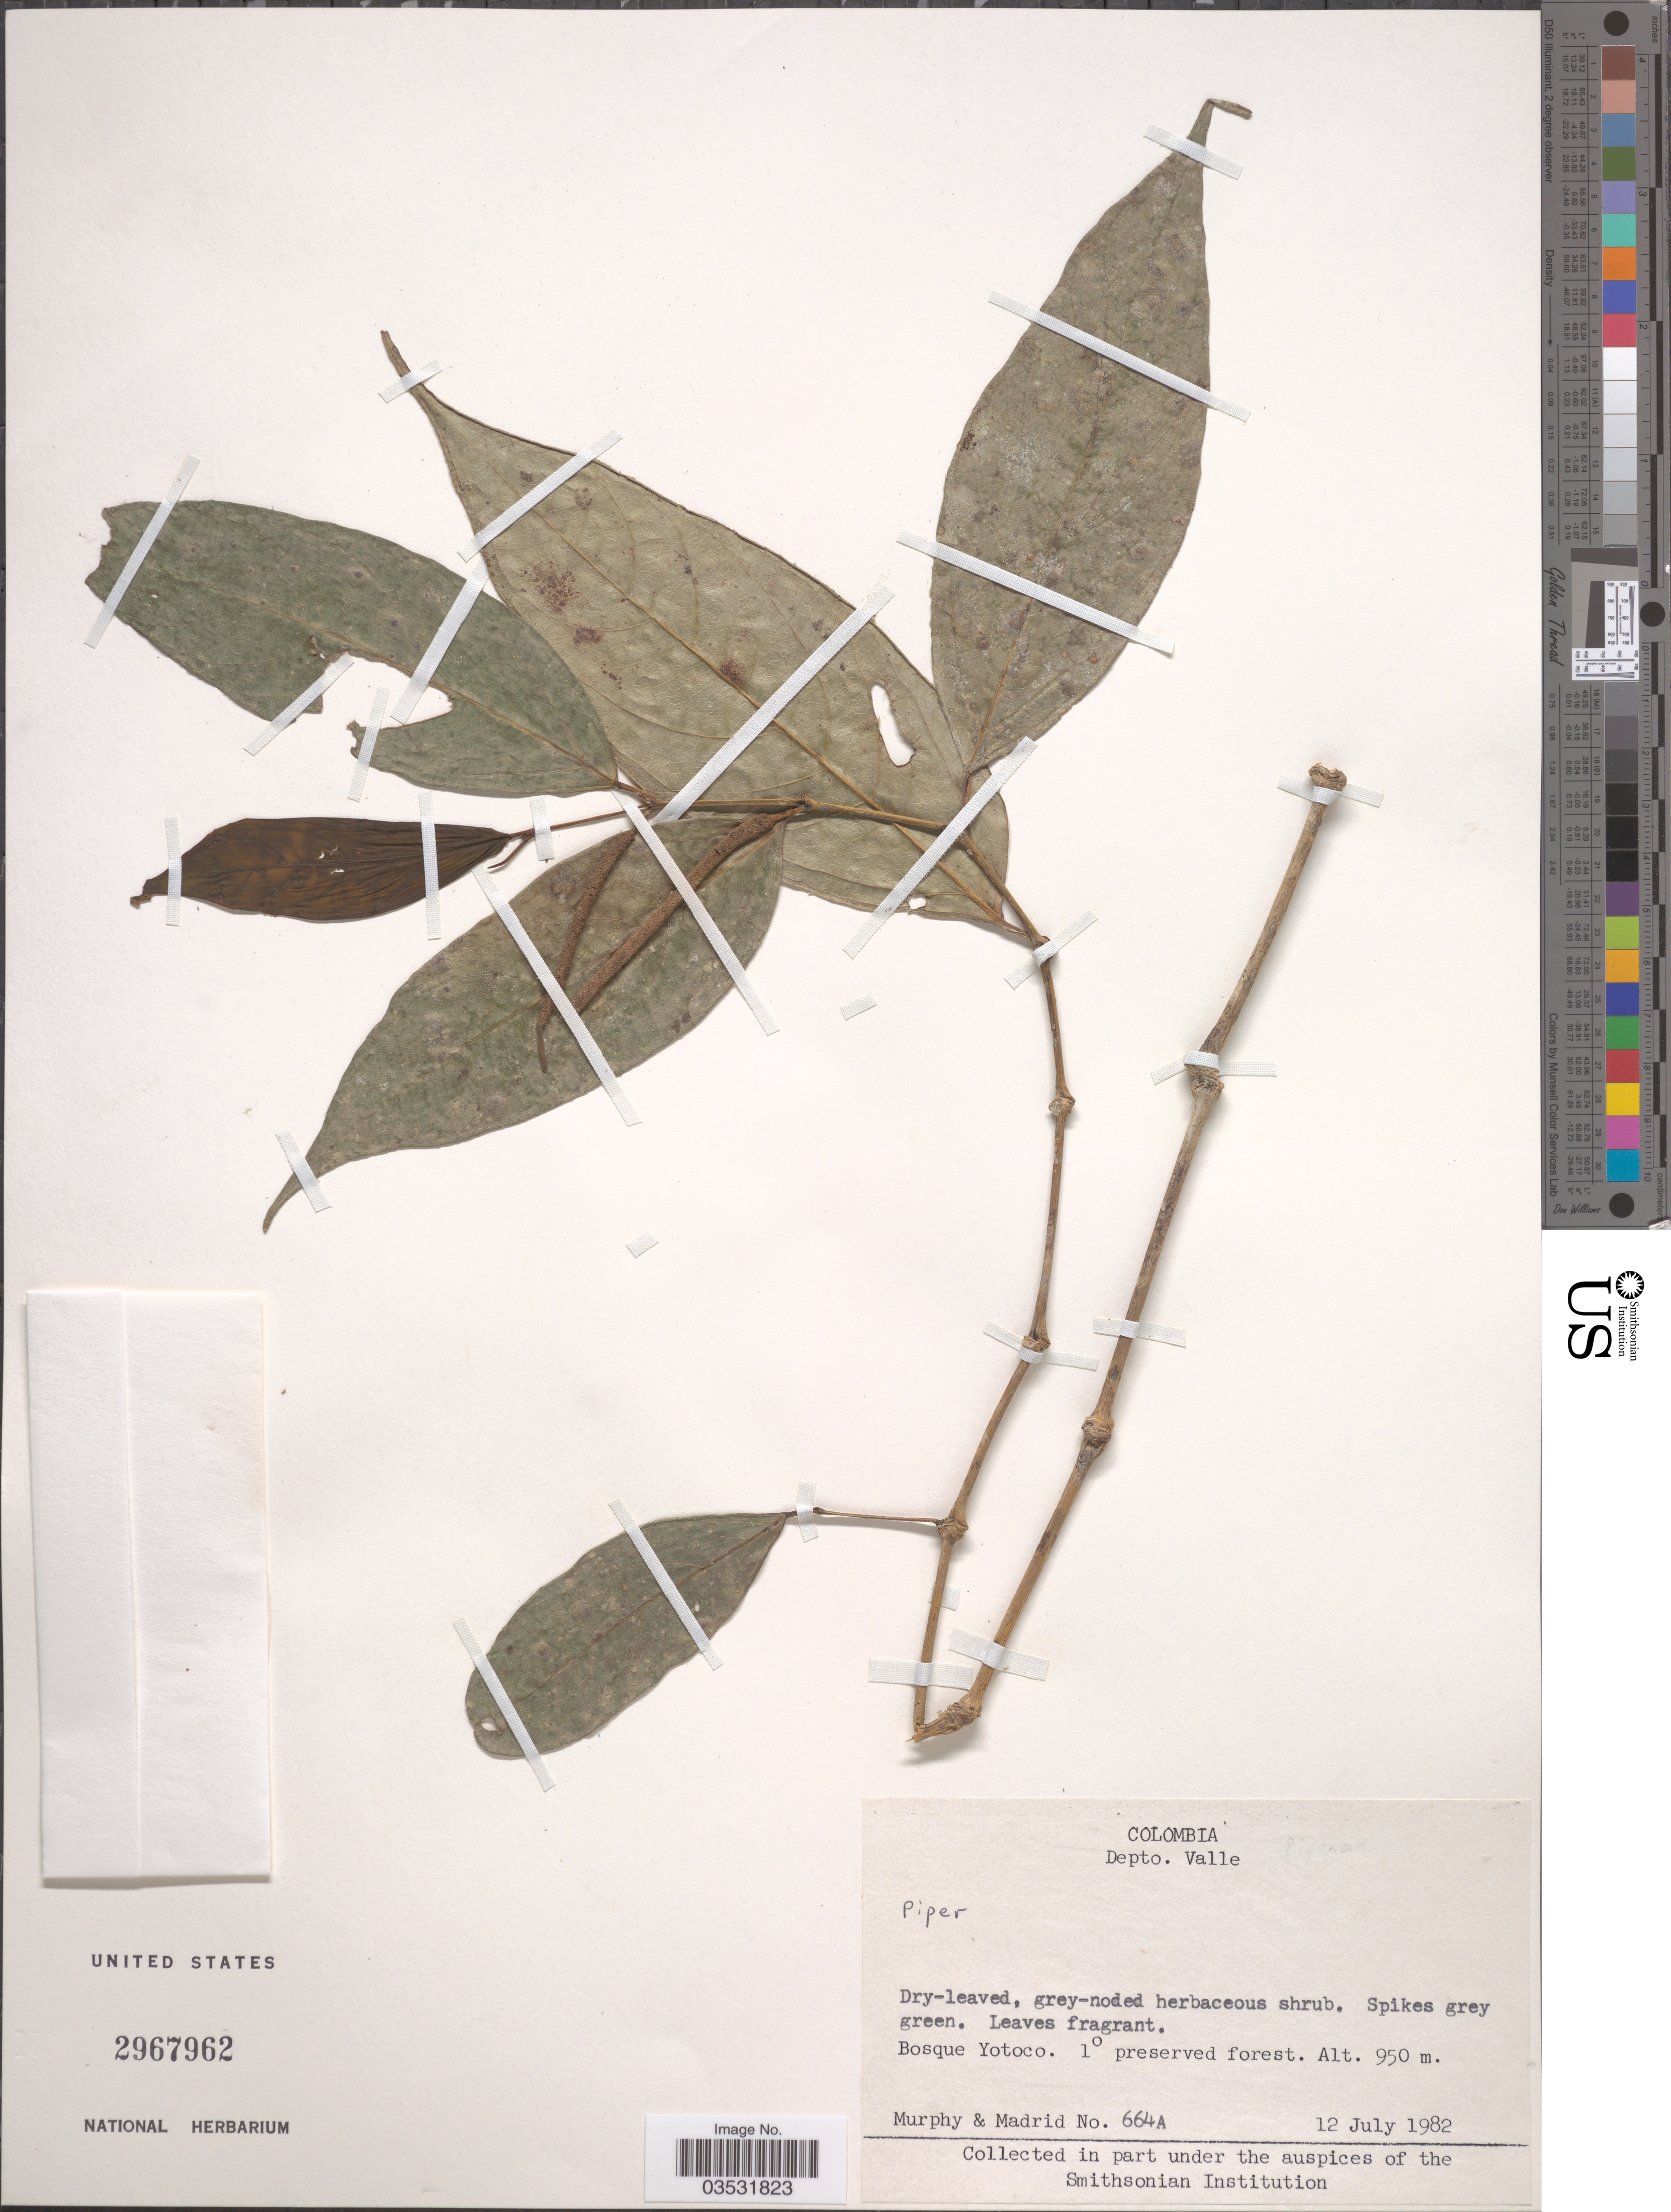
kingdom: Plantae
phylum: Tracheophyta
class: Magnoliopsida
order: Piperales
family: Piperaceae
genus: Piper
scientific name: Piper sp.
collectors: -. Murphy & -. Madrid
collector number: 664A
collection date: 1982-07-12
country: Colombia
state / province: Valle del Cauca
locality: Depto. Valle. Bosque Yotoco.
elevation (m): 950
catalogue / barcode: US 2967962